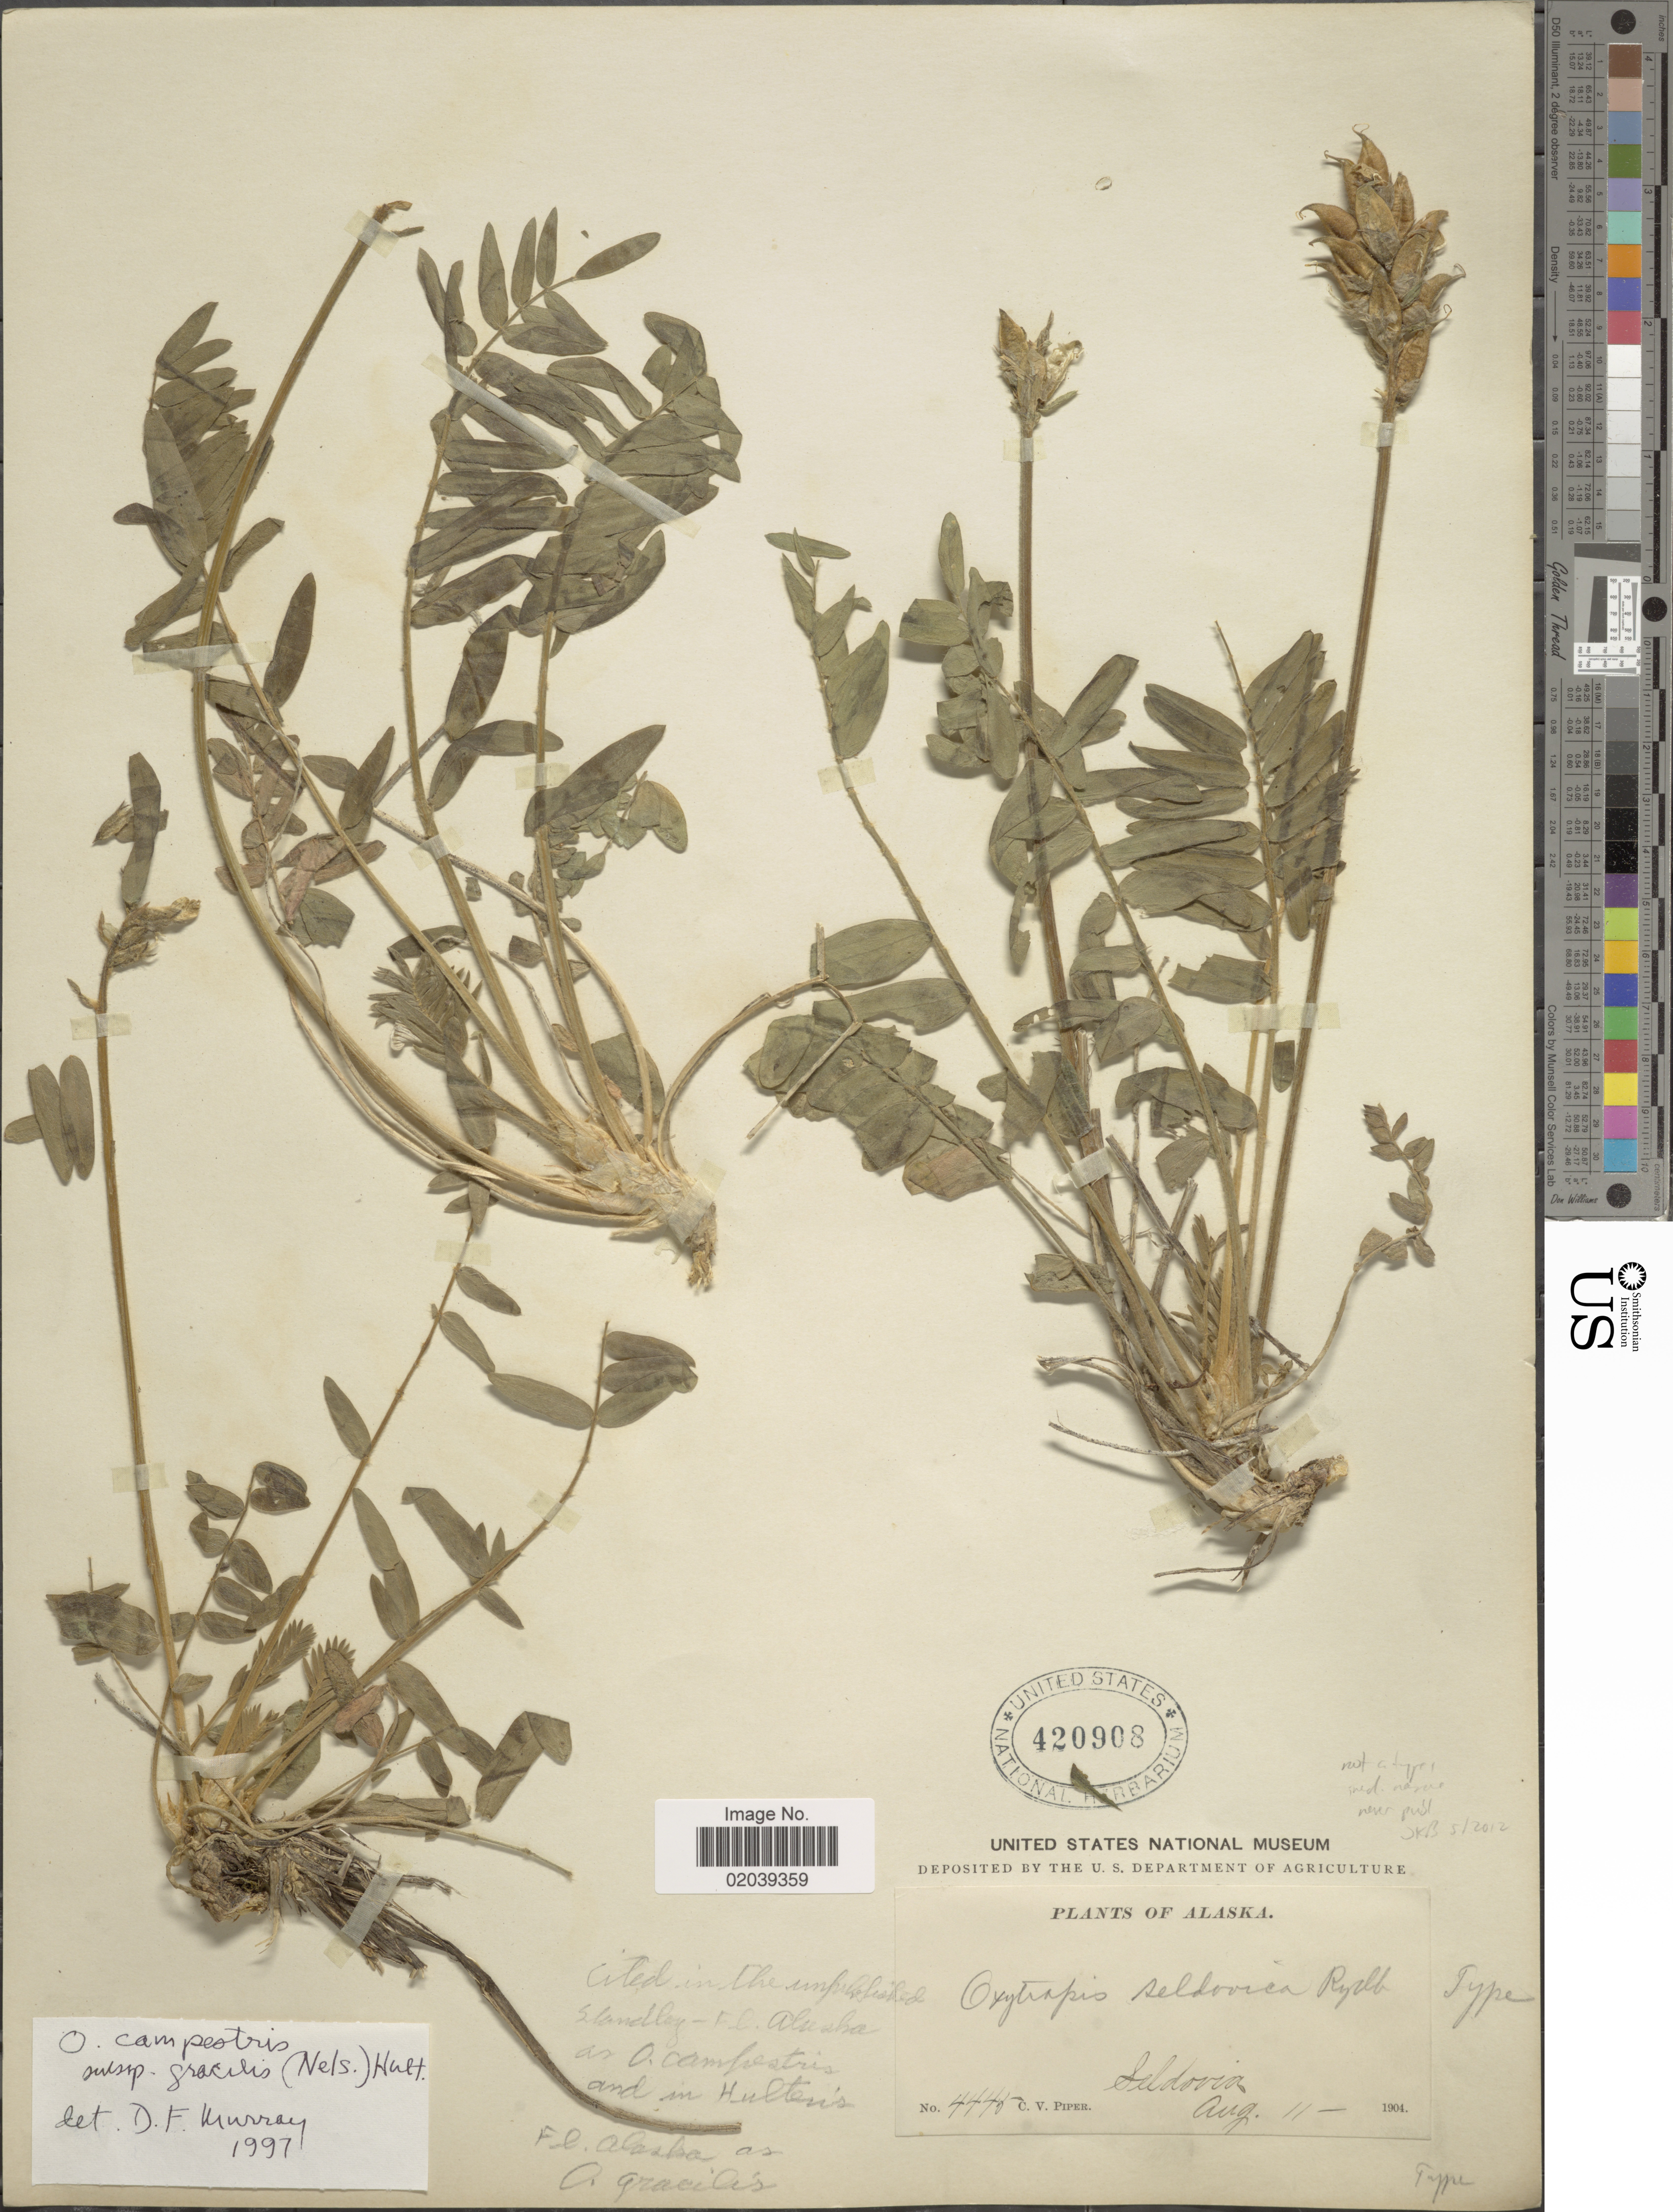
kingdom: Plantae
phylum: Tracheophyta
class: Magnoliopsida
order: Fabales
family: Fabaceae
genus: Oxytropis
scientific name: Oxytropis campestris var. gracilis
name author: (A. Nelson) Barneby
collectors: C. V. Piper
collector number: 4445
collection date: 1904-08-11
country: United States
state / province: Alaska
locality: Seldovia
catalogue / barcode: US 420908